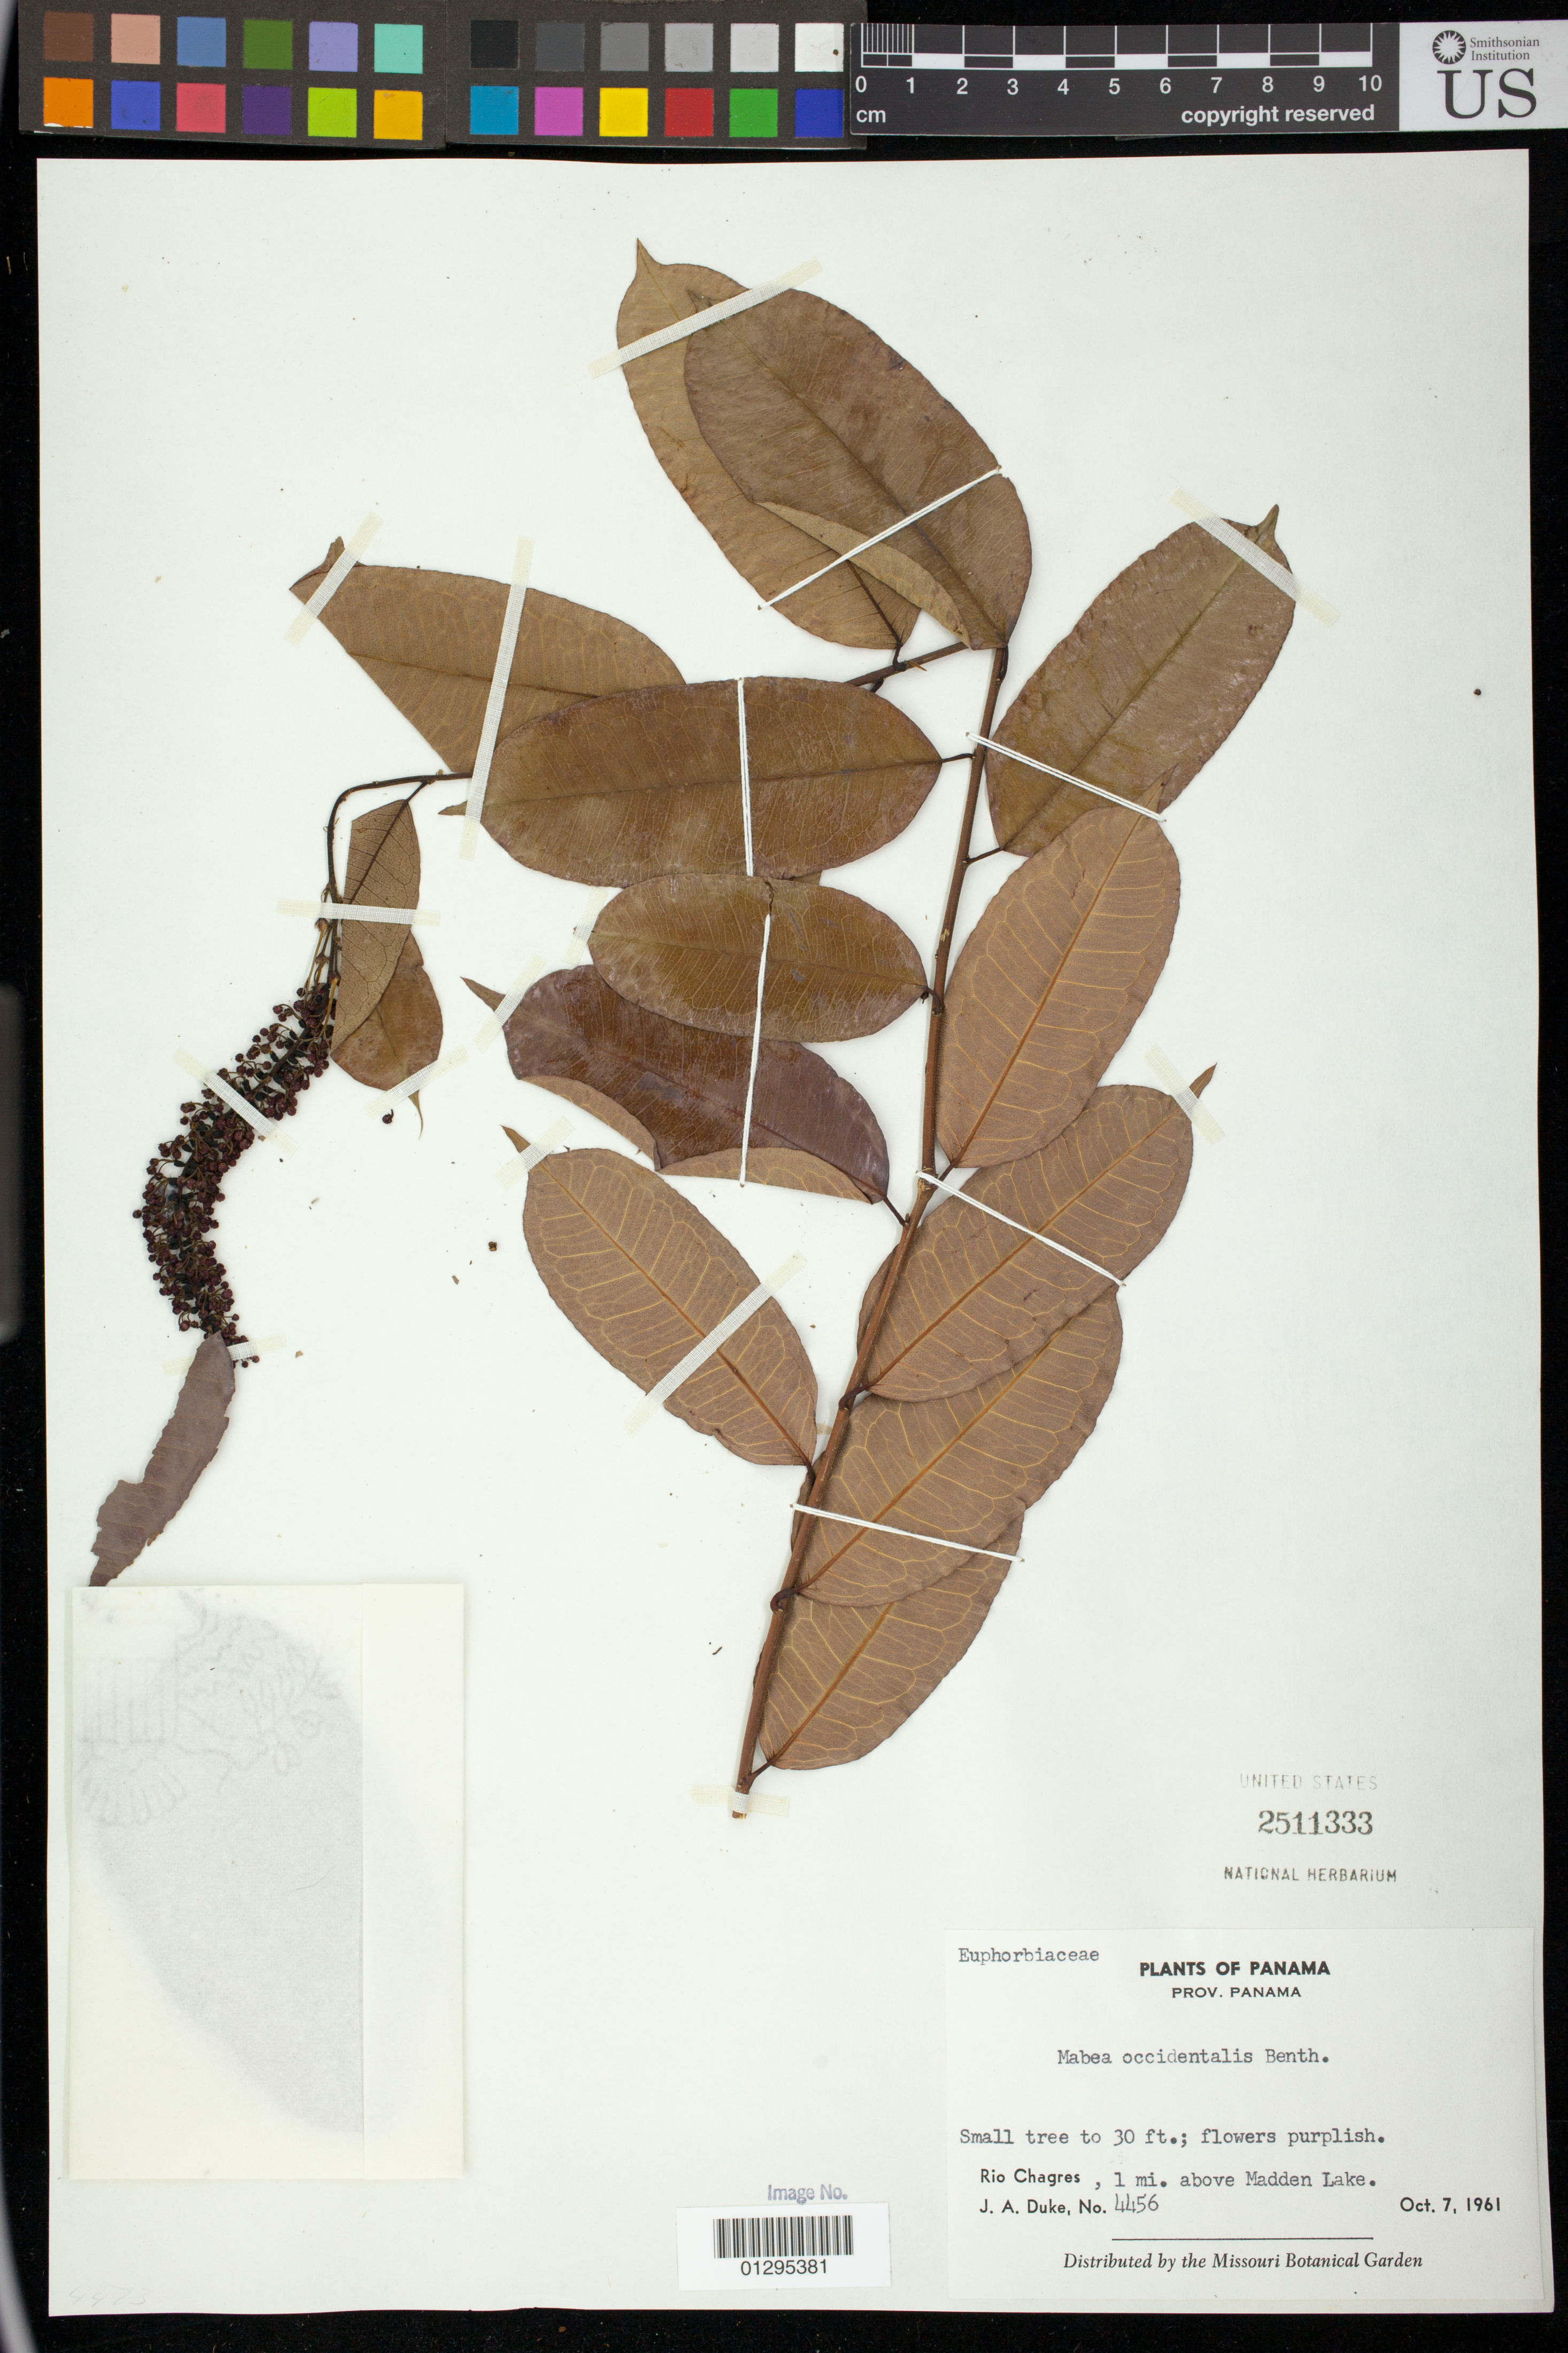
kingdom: Plantae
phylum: Tracheophyta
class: Magnoliopsida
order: Malpighiales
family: Euphorbiaceae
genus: Mabea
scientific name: Mabea occidentalis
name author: Benth.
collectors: J. A. Duke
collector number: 4456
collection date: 1961-10-07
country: Panama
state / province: Panamá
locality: Rio Chagres, 1 mi. above Madden Lake.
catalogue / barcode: US 2511333